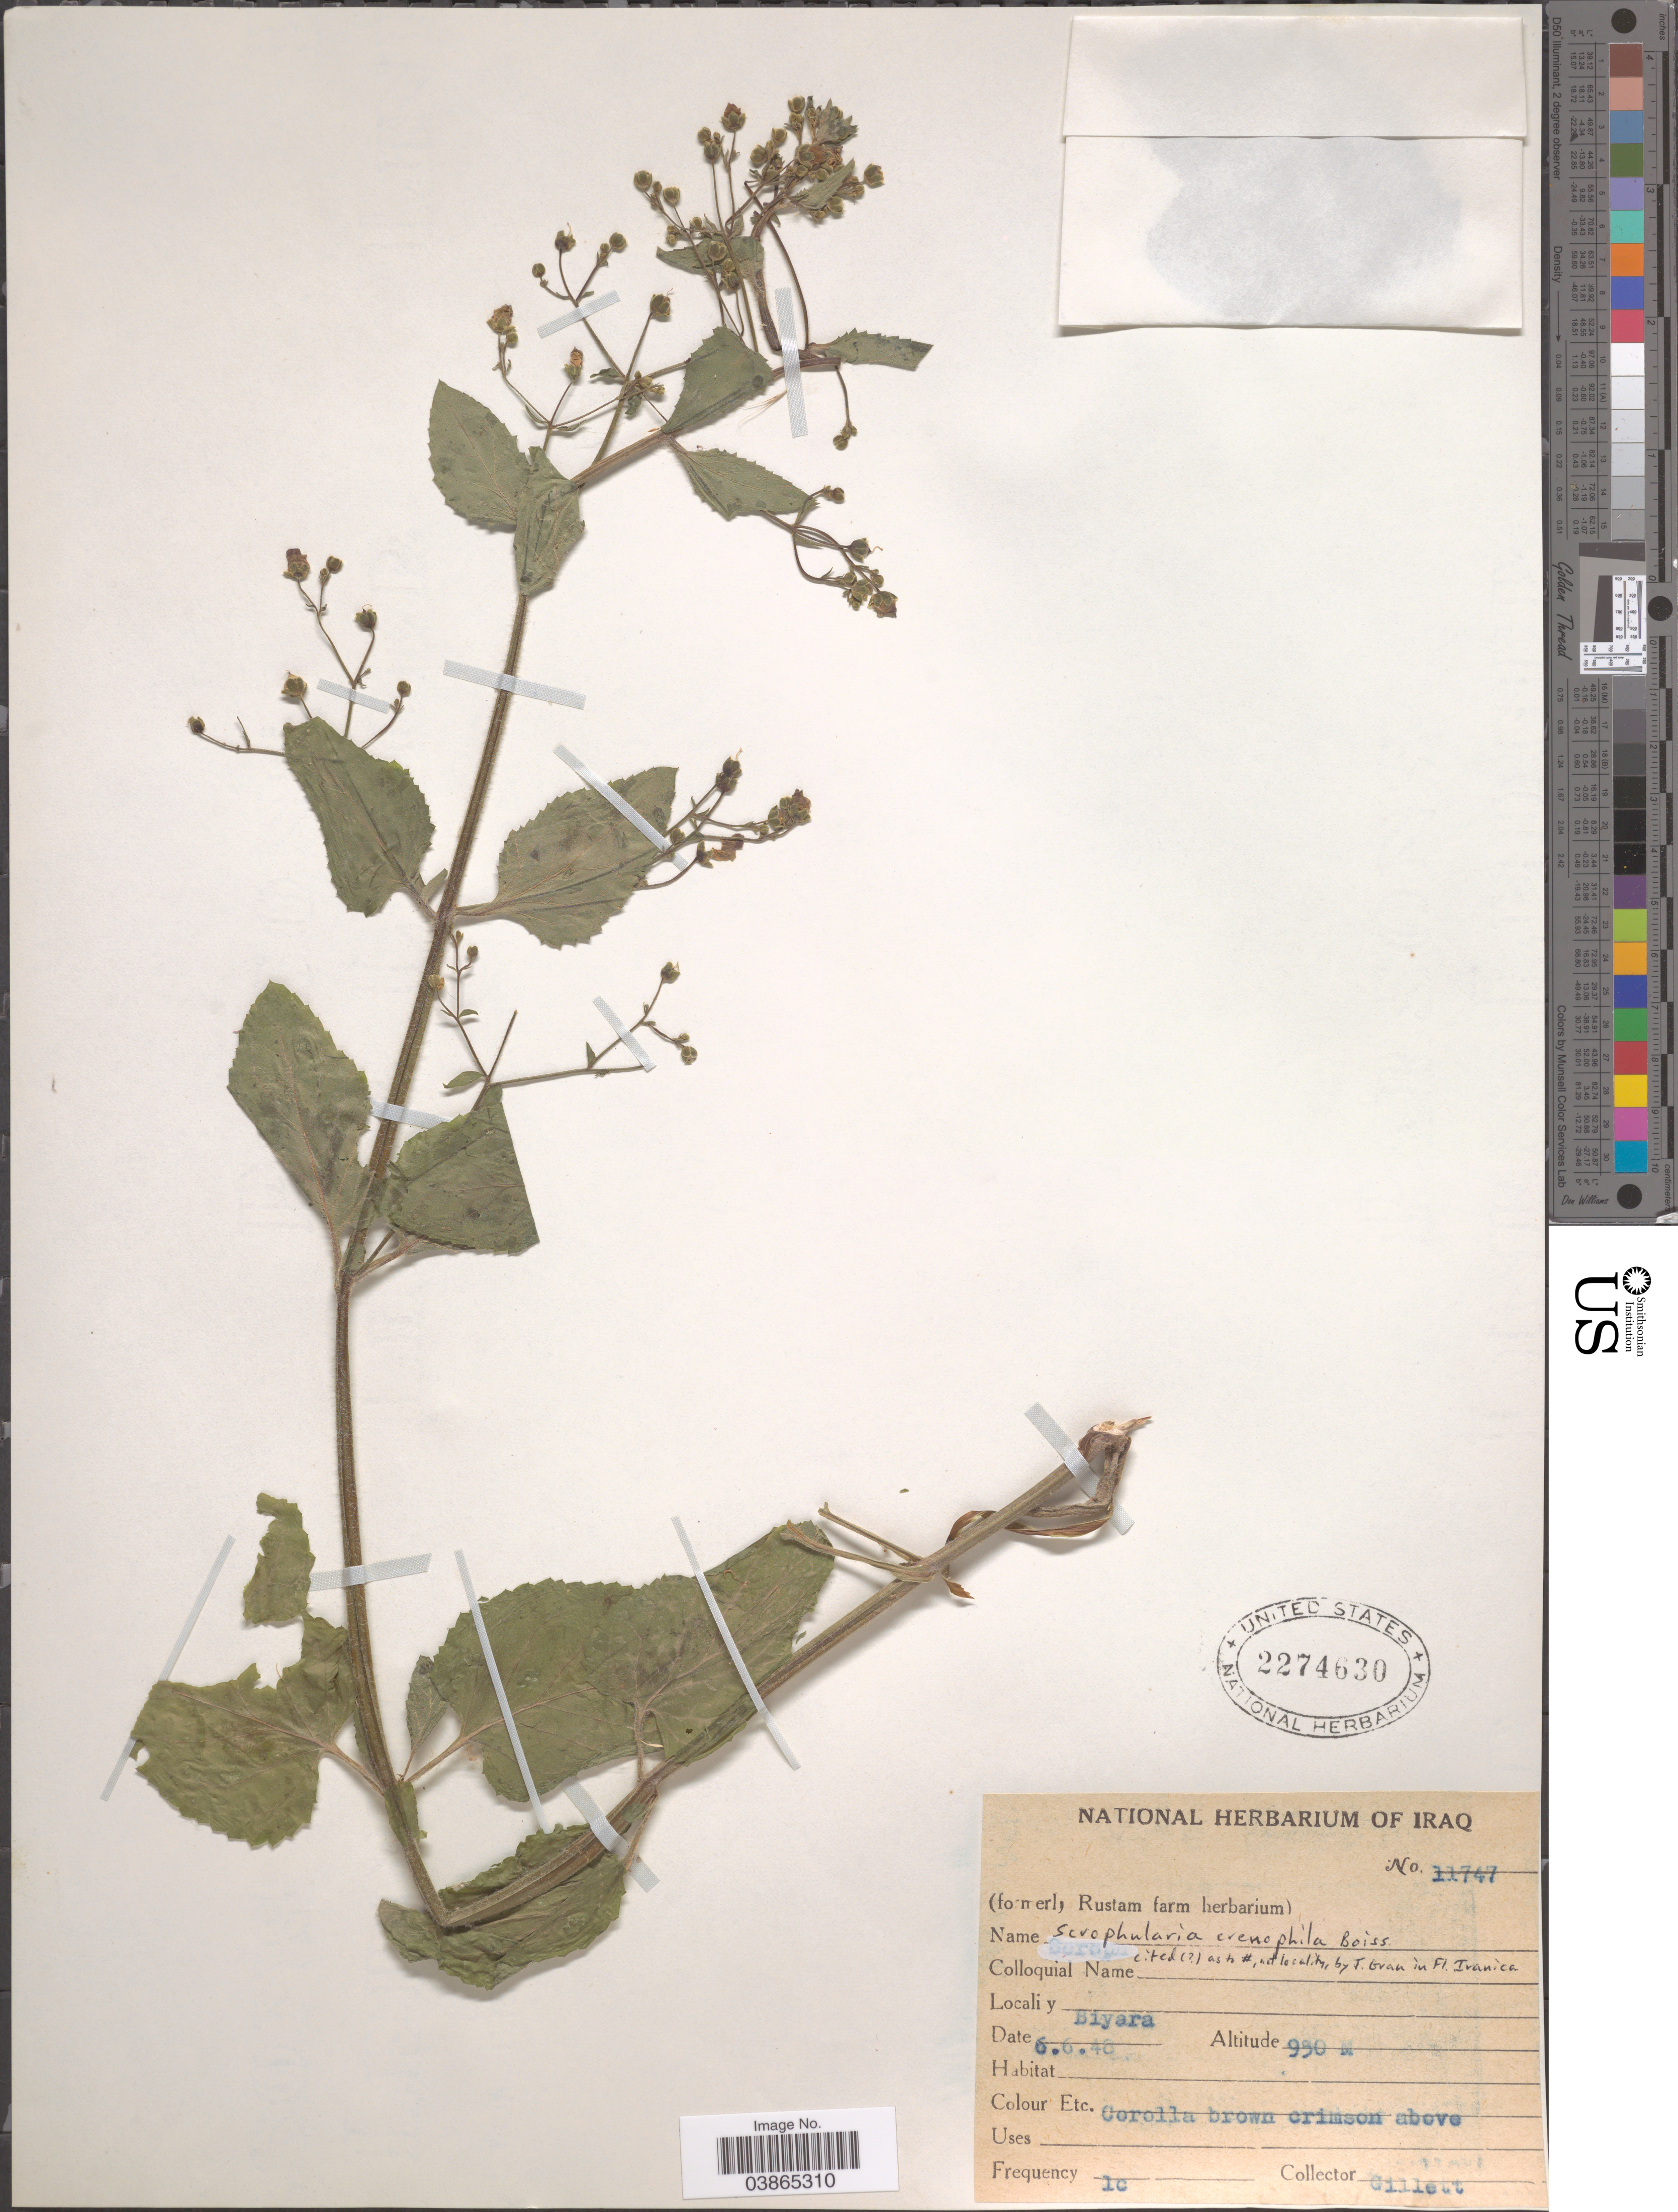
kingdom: Plantae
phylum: Tracheophyta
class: Magnoliopsida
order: Lamiales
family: Scrophulariaceae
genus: Scrophularia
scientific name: Scrophularia crenophila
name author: Boiss.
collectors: Gillett, --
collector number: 11747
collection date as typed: Transcribed d/m/y: 6/6/48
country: Iraq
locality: Biyara.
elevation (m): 950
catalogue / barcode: US 2274630